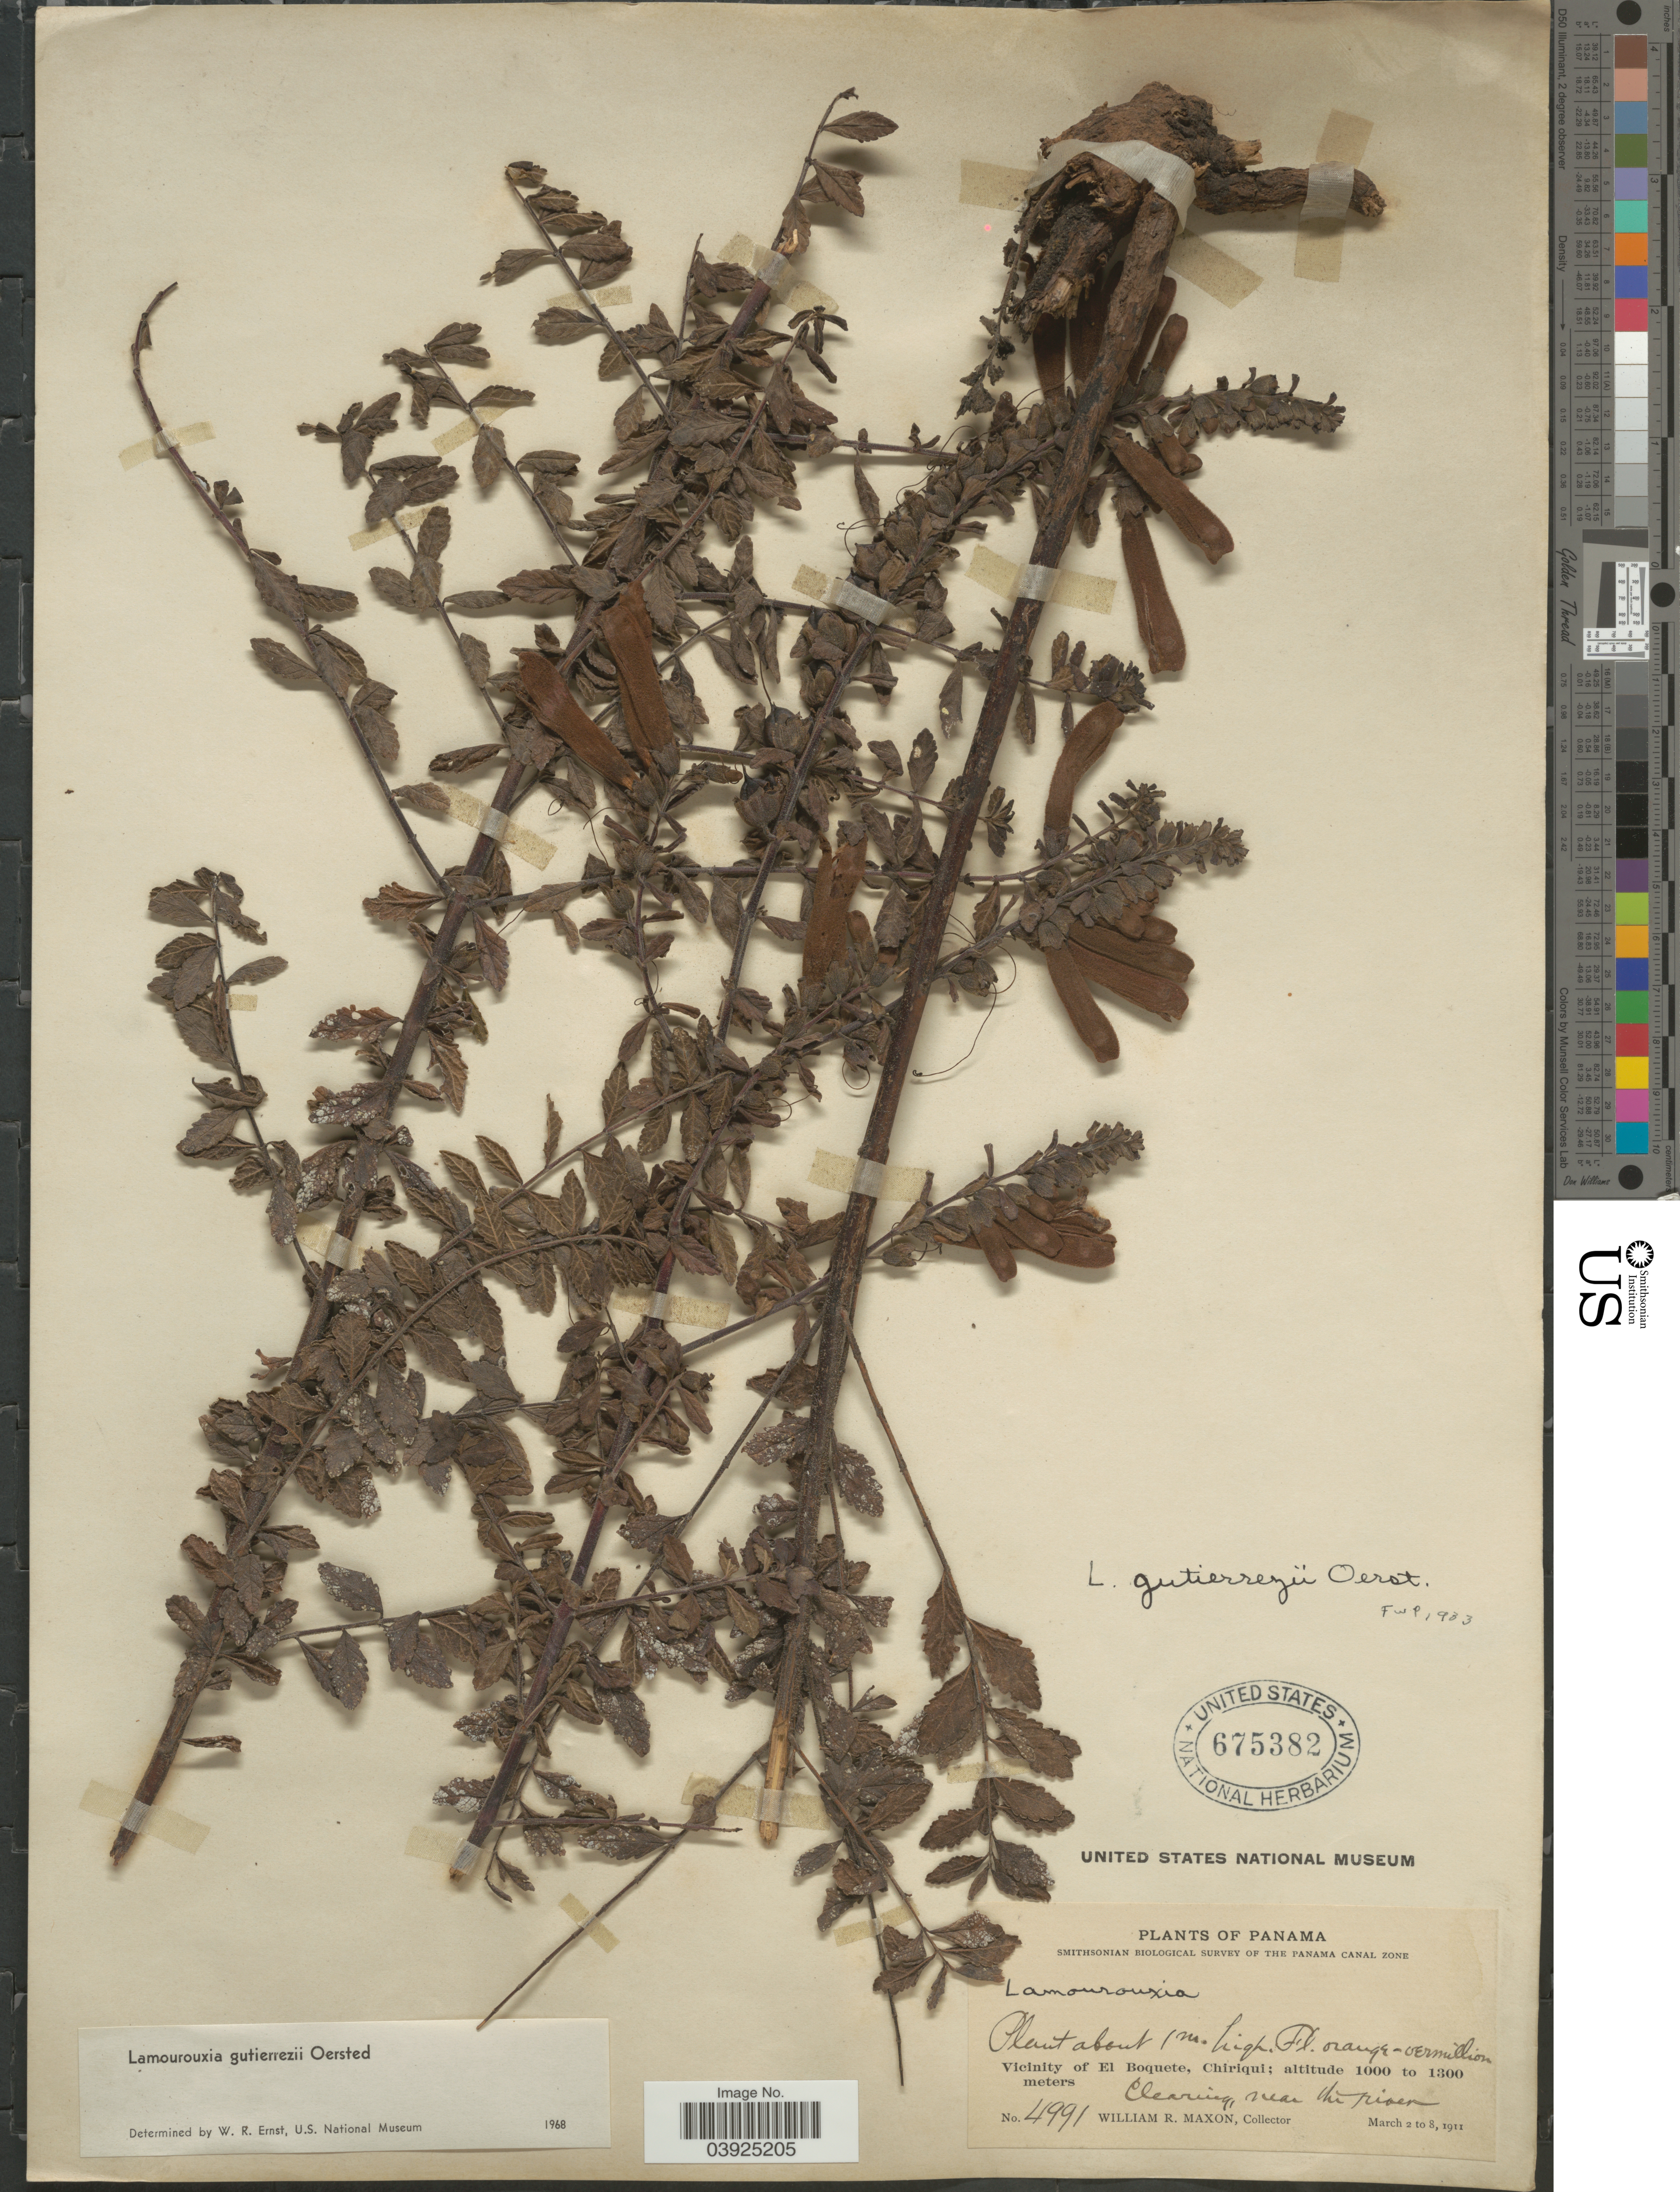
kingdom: Plantae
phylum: Tracheophyta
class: Magnoliopsida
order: Lamiales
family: Orobanchaceae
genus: Lamourouxia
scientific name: Lamourouxia gutierrezii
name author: Oerst.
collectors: W. R. Maxon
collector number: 4991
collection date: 1911-03-02/1911-03-08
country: Panama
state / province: Chiriqui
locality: Vicinity of El Boquete.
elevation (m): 1000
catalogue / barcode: US 675382